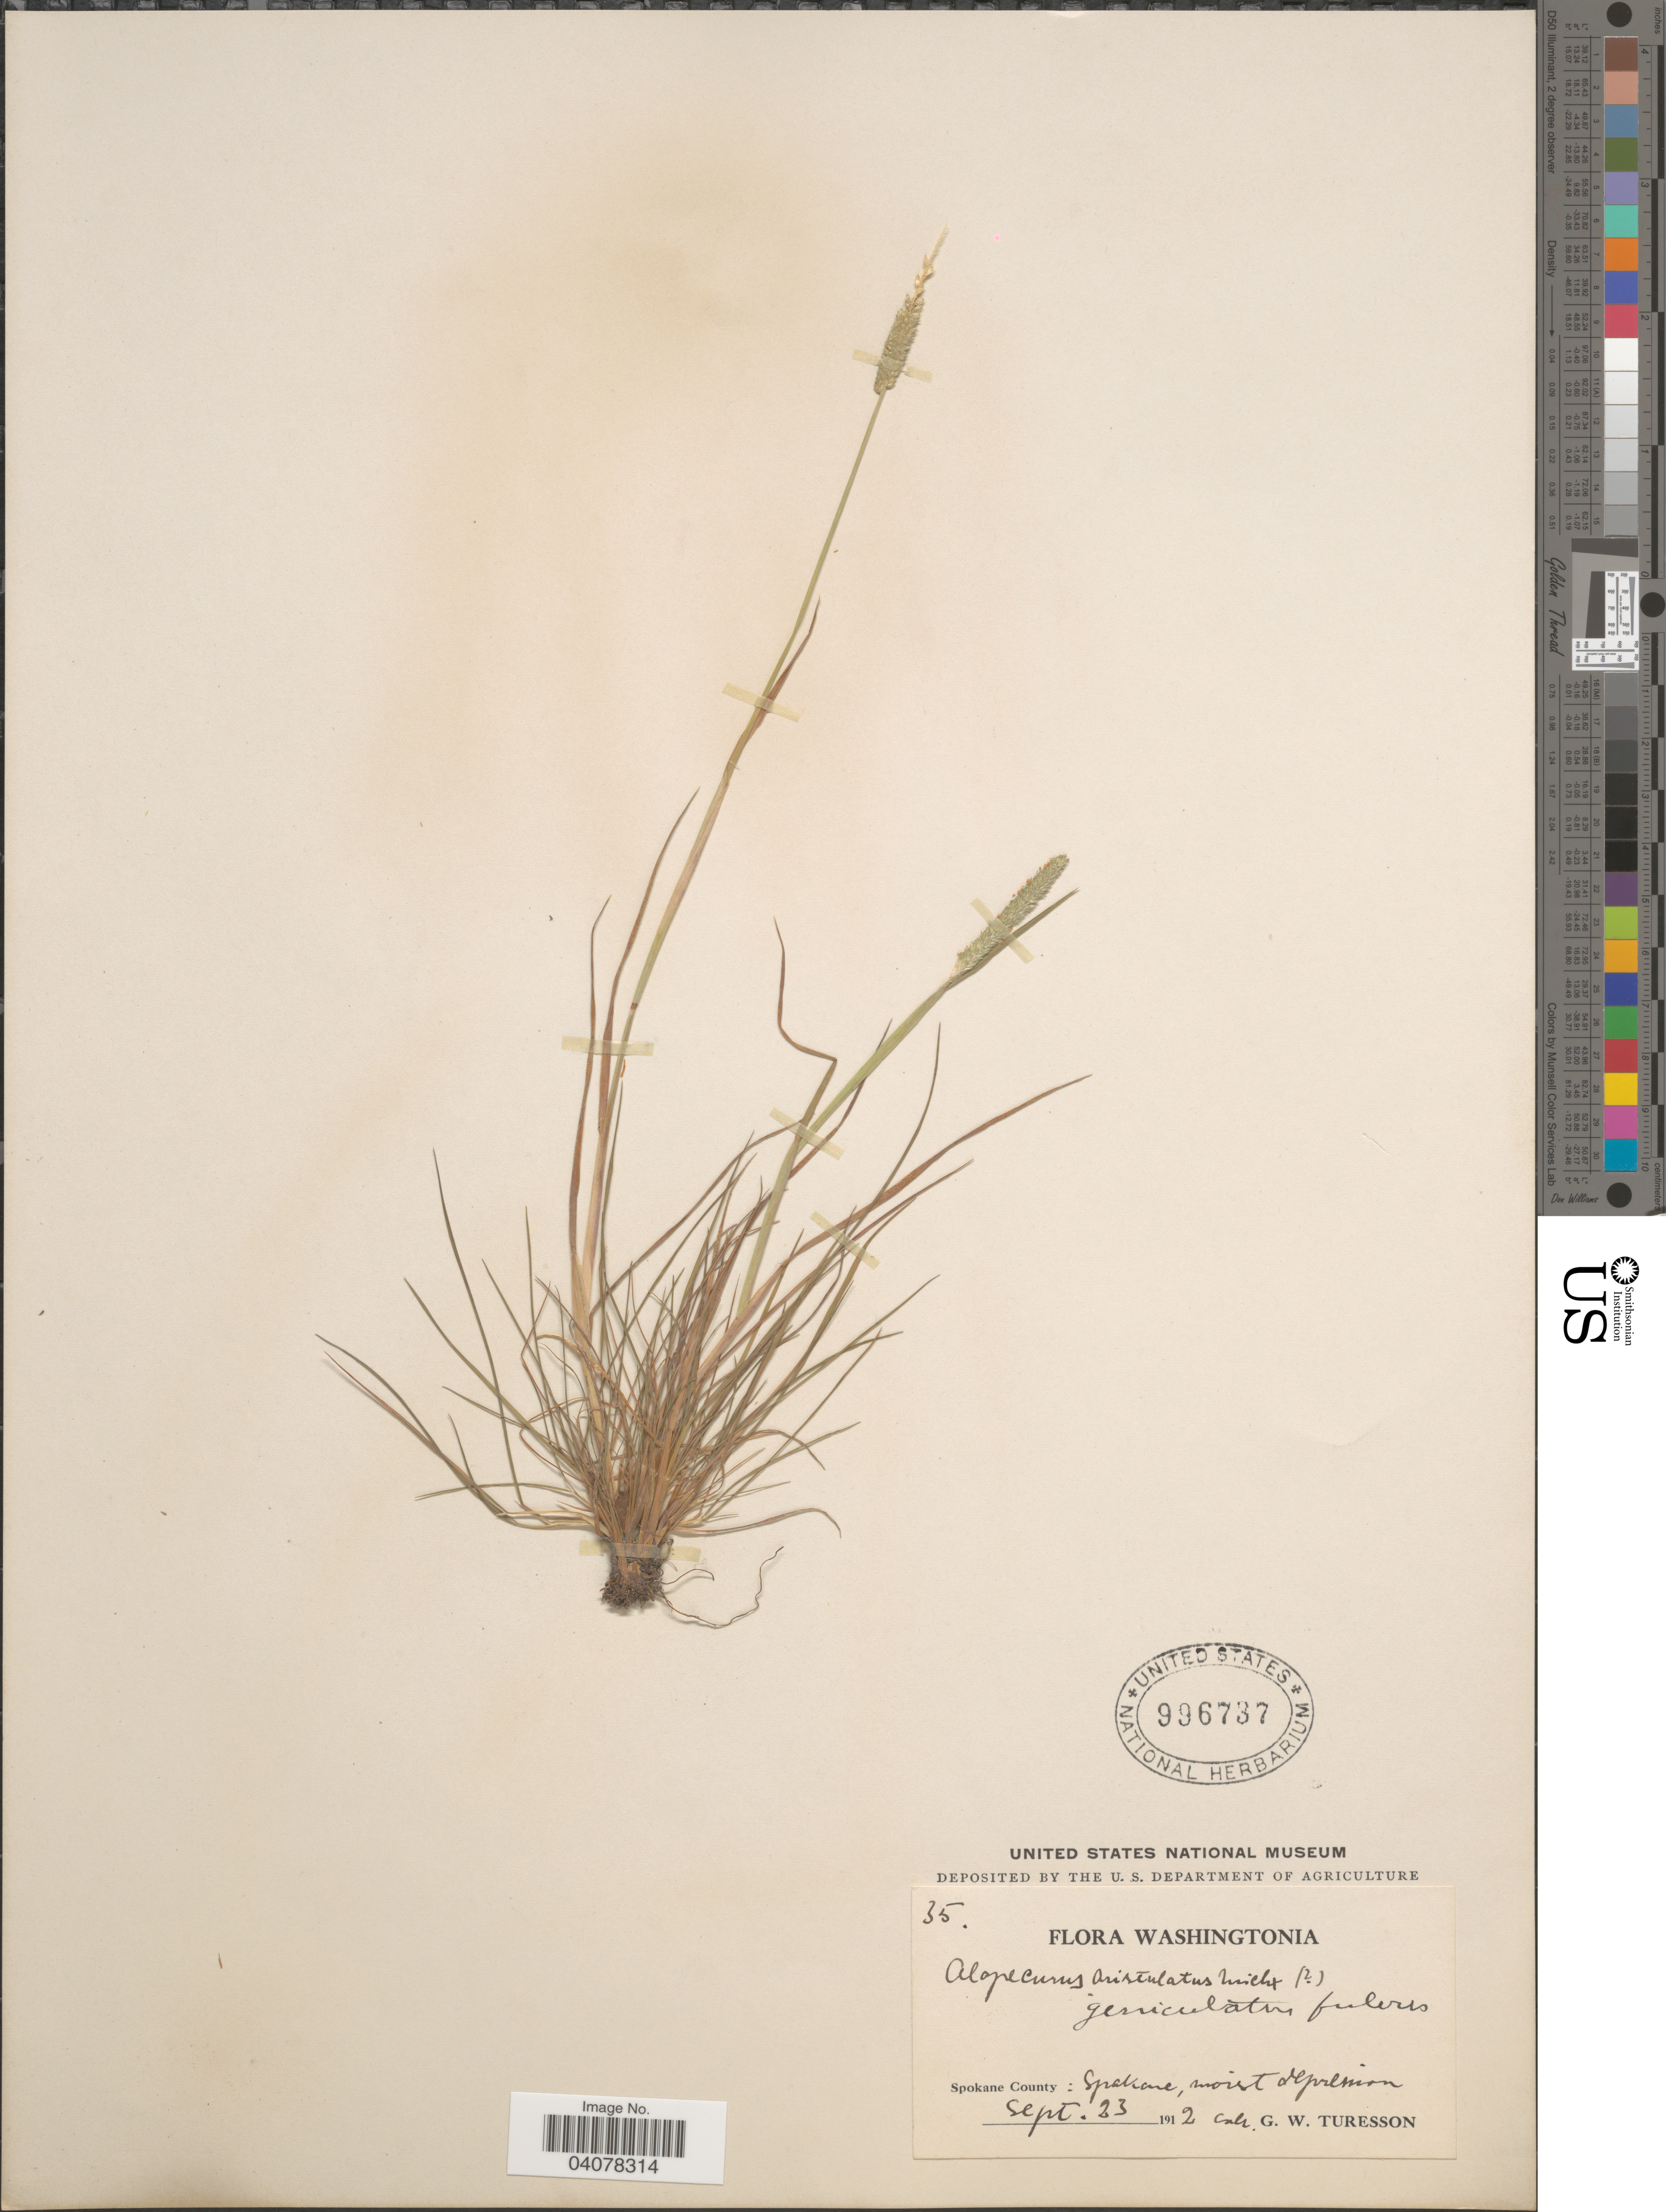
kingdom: Plantae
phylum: Tracheophyta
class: Liliopsida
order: Poales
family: Poaceae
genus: Alopecurus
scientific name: Alopecurus aequalis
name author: Sobol.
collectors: G. Turesson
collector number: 35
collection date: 1912-09-23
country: United States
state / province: Washington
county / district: Spokane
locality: Spokane County: Spokane.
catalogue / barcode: US 996737